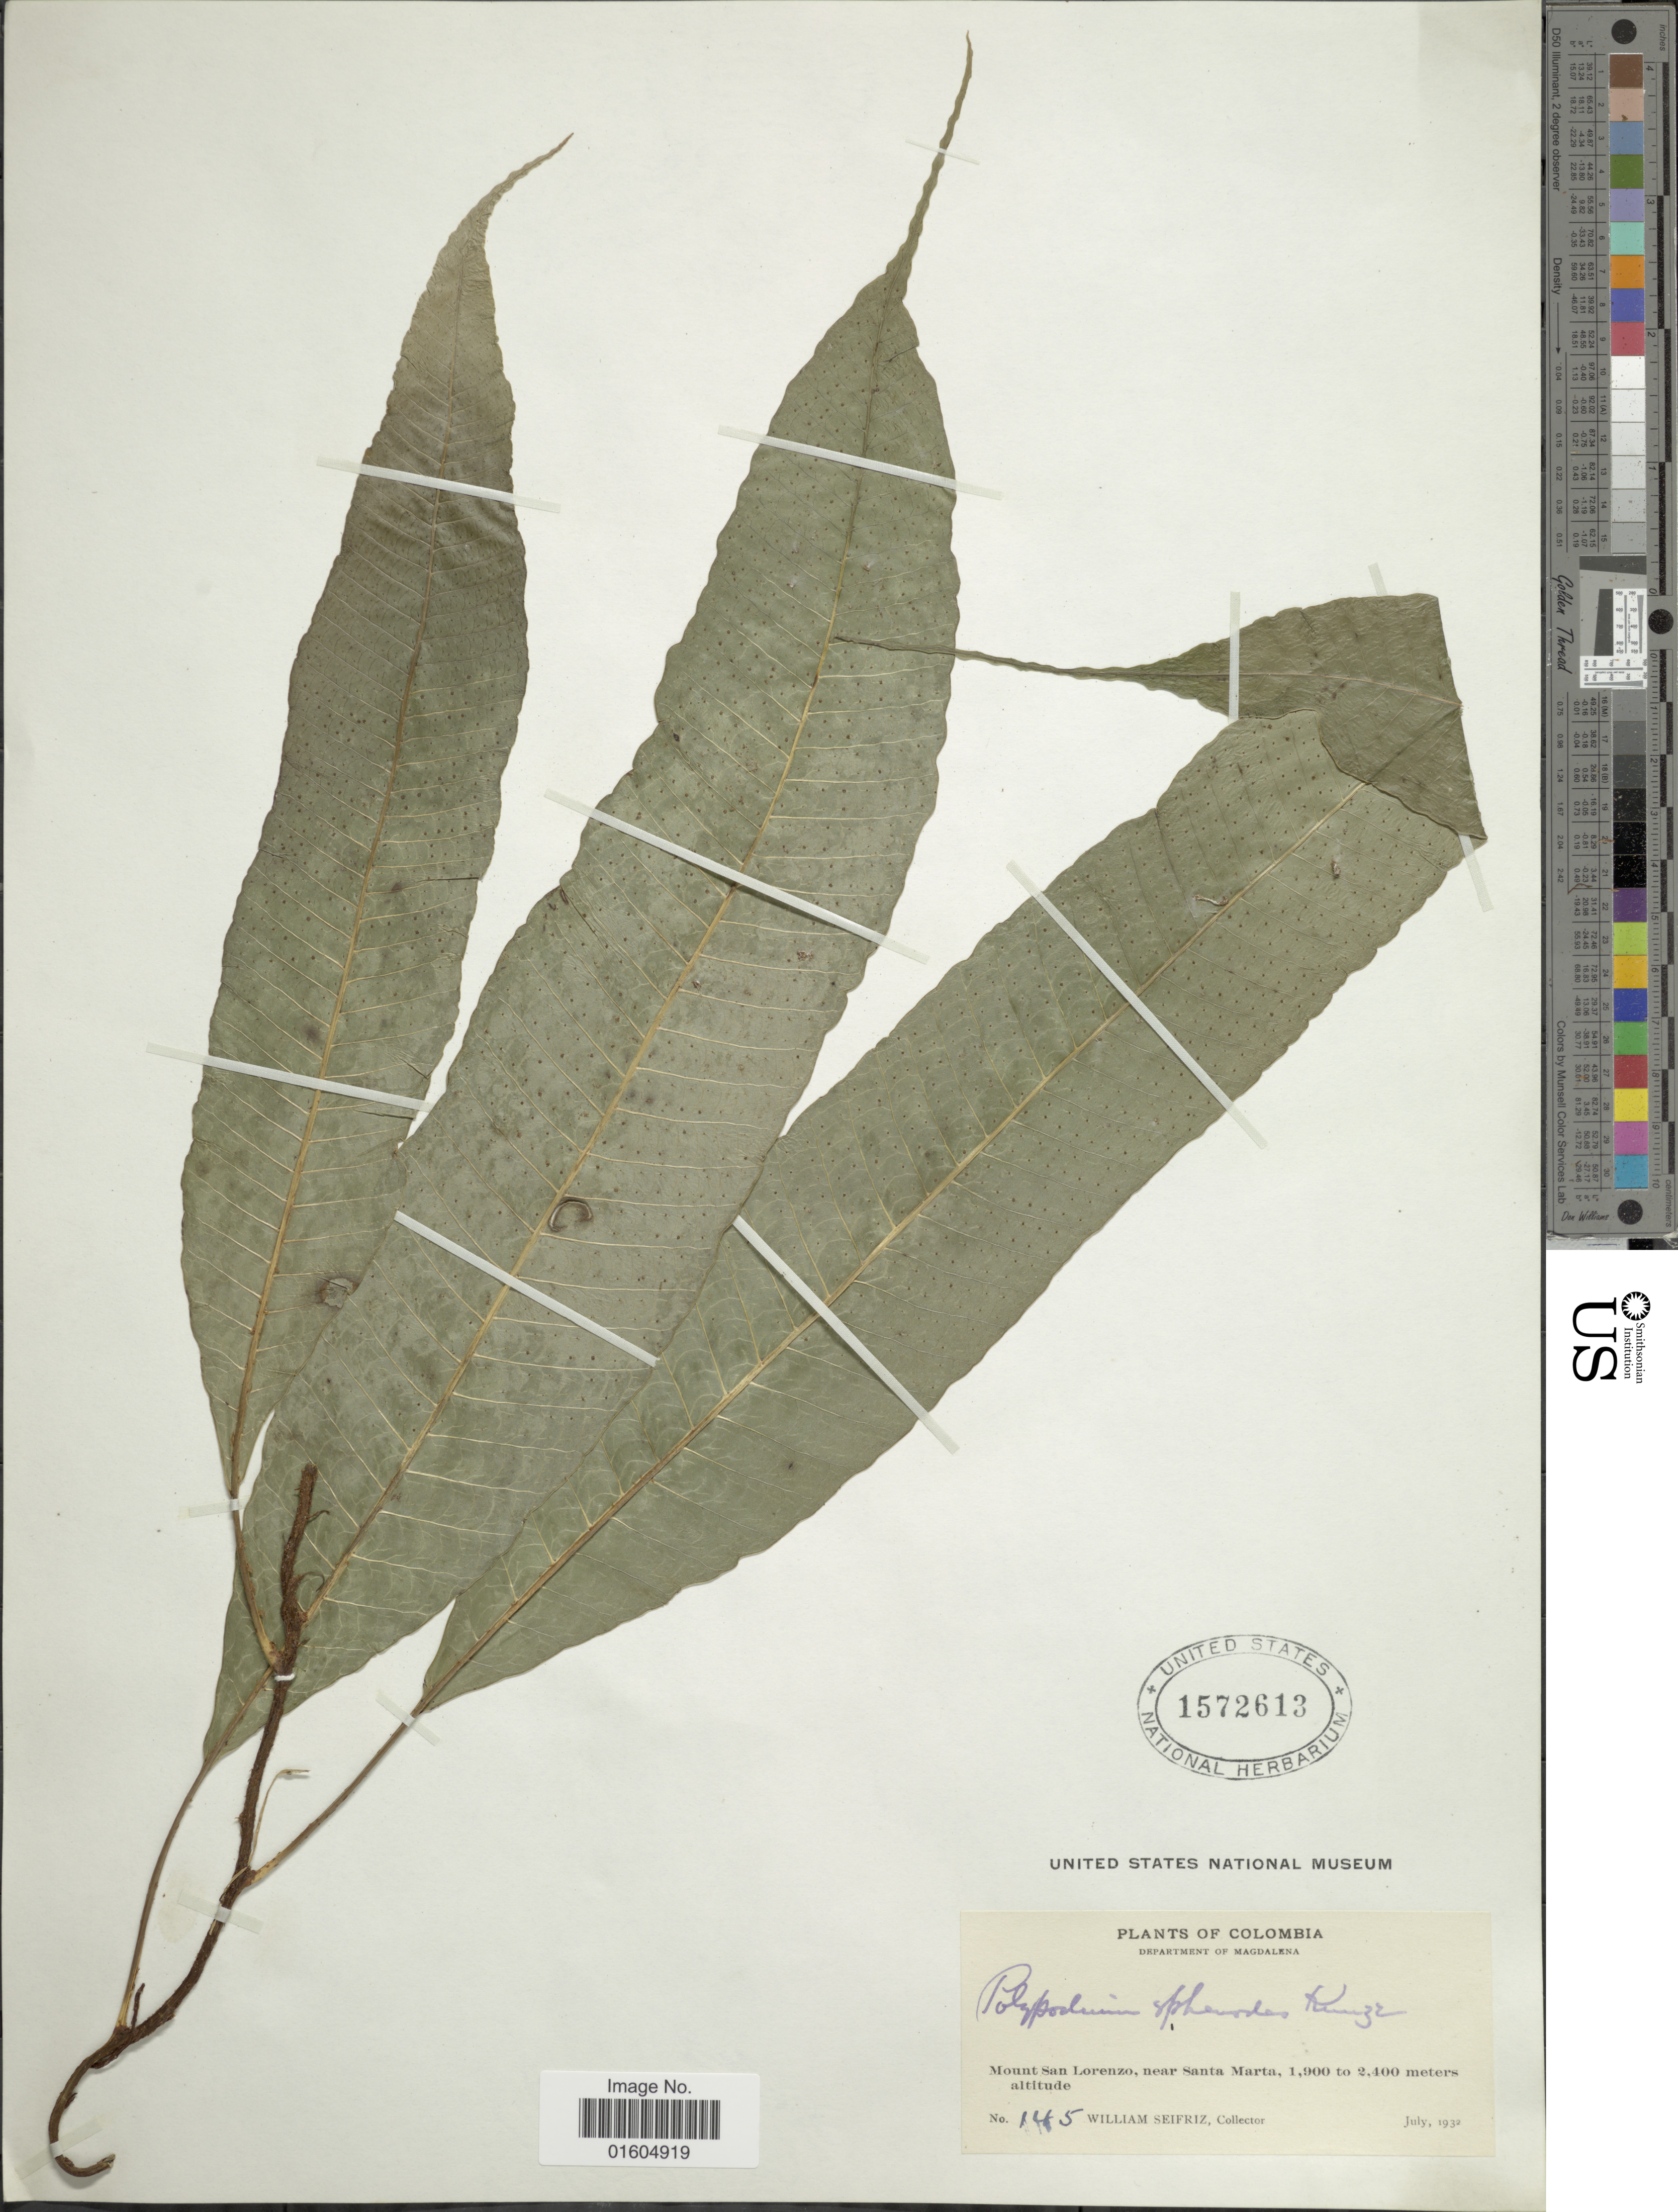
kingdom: Plantae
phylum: Tracheophyta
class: Polypodiopsida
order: Polypodiales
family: Polypodiaceae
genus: Campyloneurum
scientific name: Campyloneurum repens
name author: (Aubl.) C. Presl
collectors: W. Seifriz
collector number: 145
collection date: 1932-07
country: Colombia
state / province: Magdalena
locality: Colombia. Department of Magdalena. Mount San Lorenzo, near Santa Marta.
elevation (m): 1900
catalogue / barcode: US 1572613